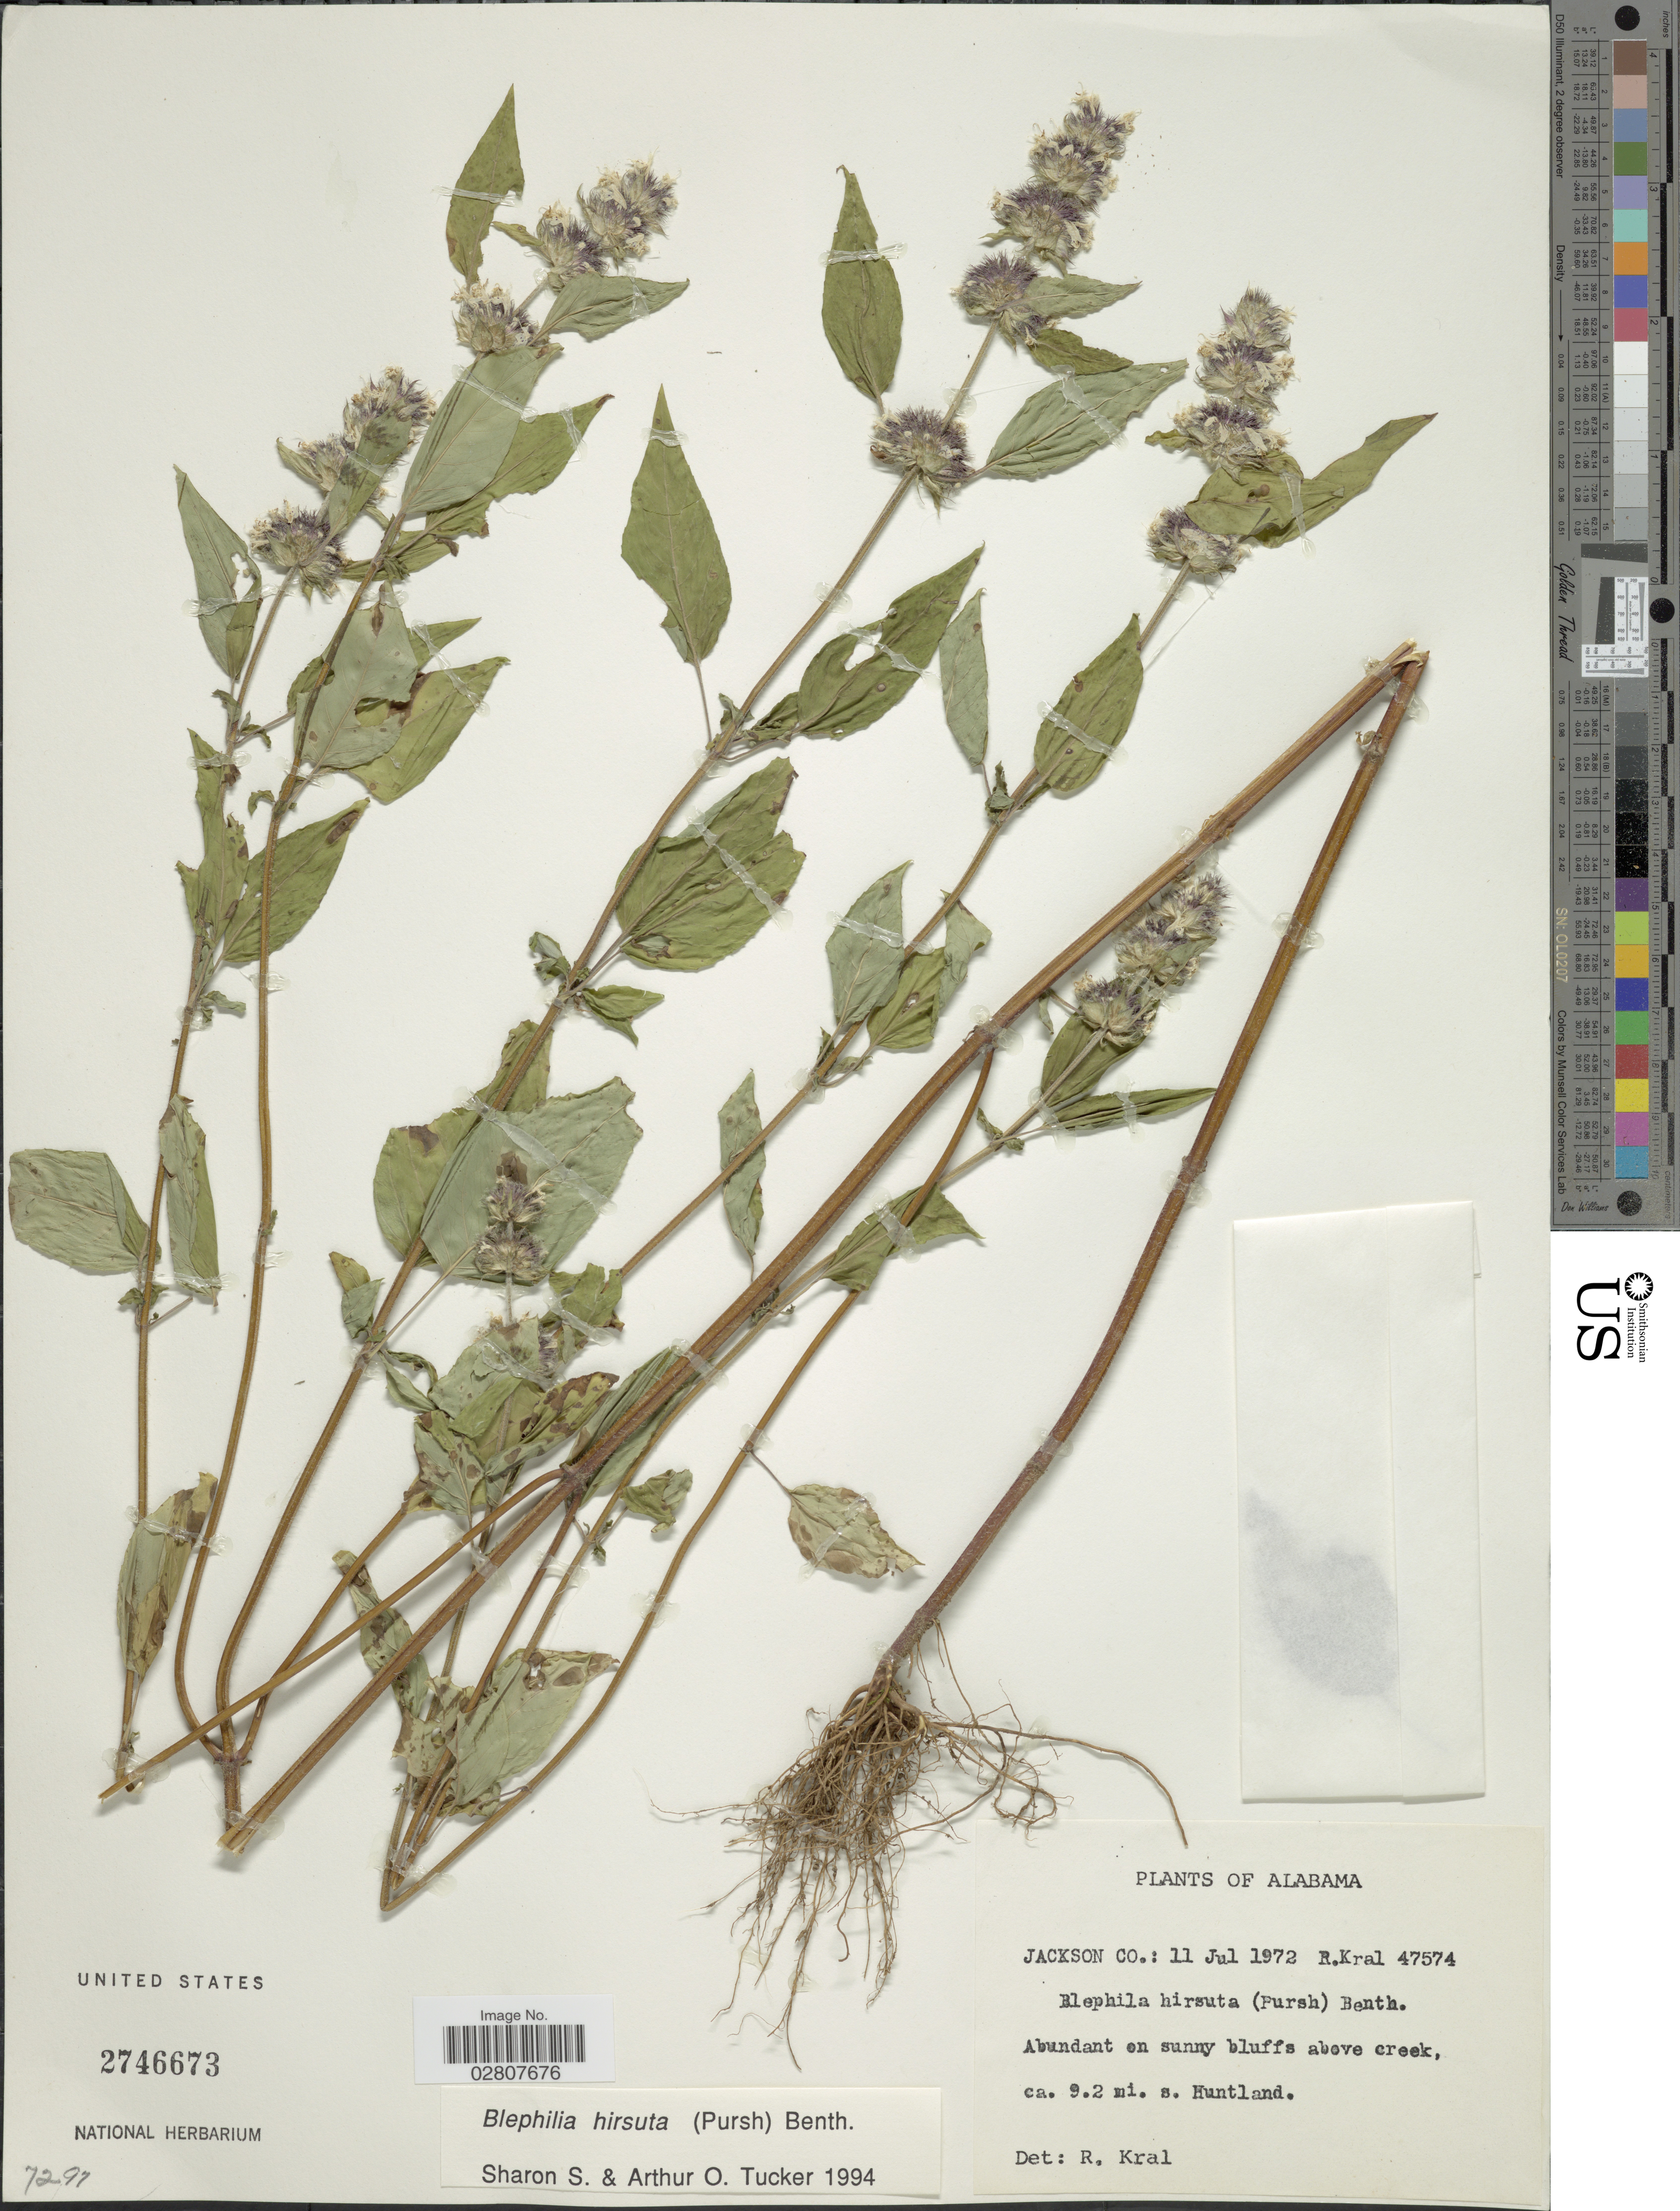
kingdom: Plantae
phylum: Tracheophyta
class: Magnoliopsida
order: Lamiales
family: Lamiaceae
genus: Blephilia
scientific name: Blephilia hirsuta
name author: (Pursh) Benth.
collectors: R. Kral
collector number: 47574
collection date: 1972-07-11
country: United States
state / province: Alabama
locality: Jackson Co.: Abundant on sunny bluffs above creek, ca. 9.2 mi. s. Huntland.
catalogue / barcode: US 2746673